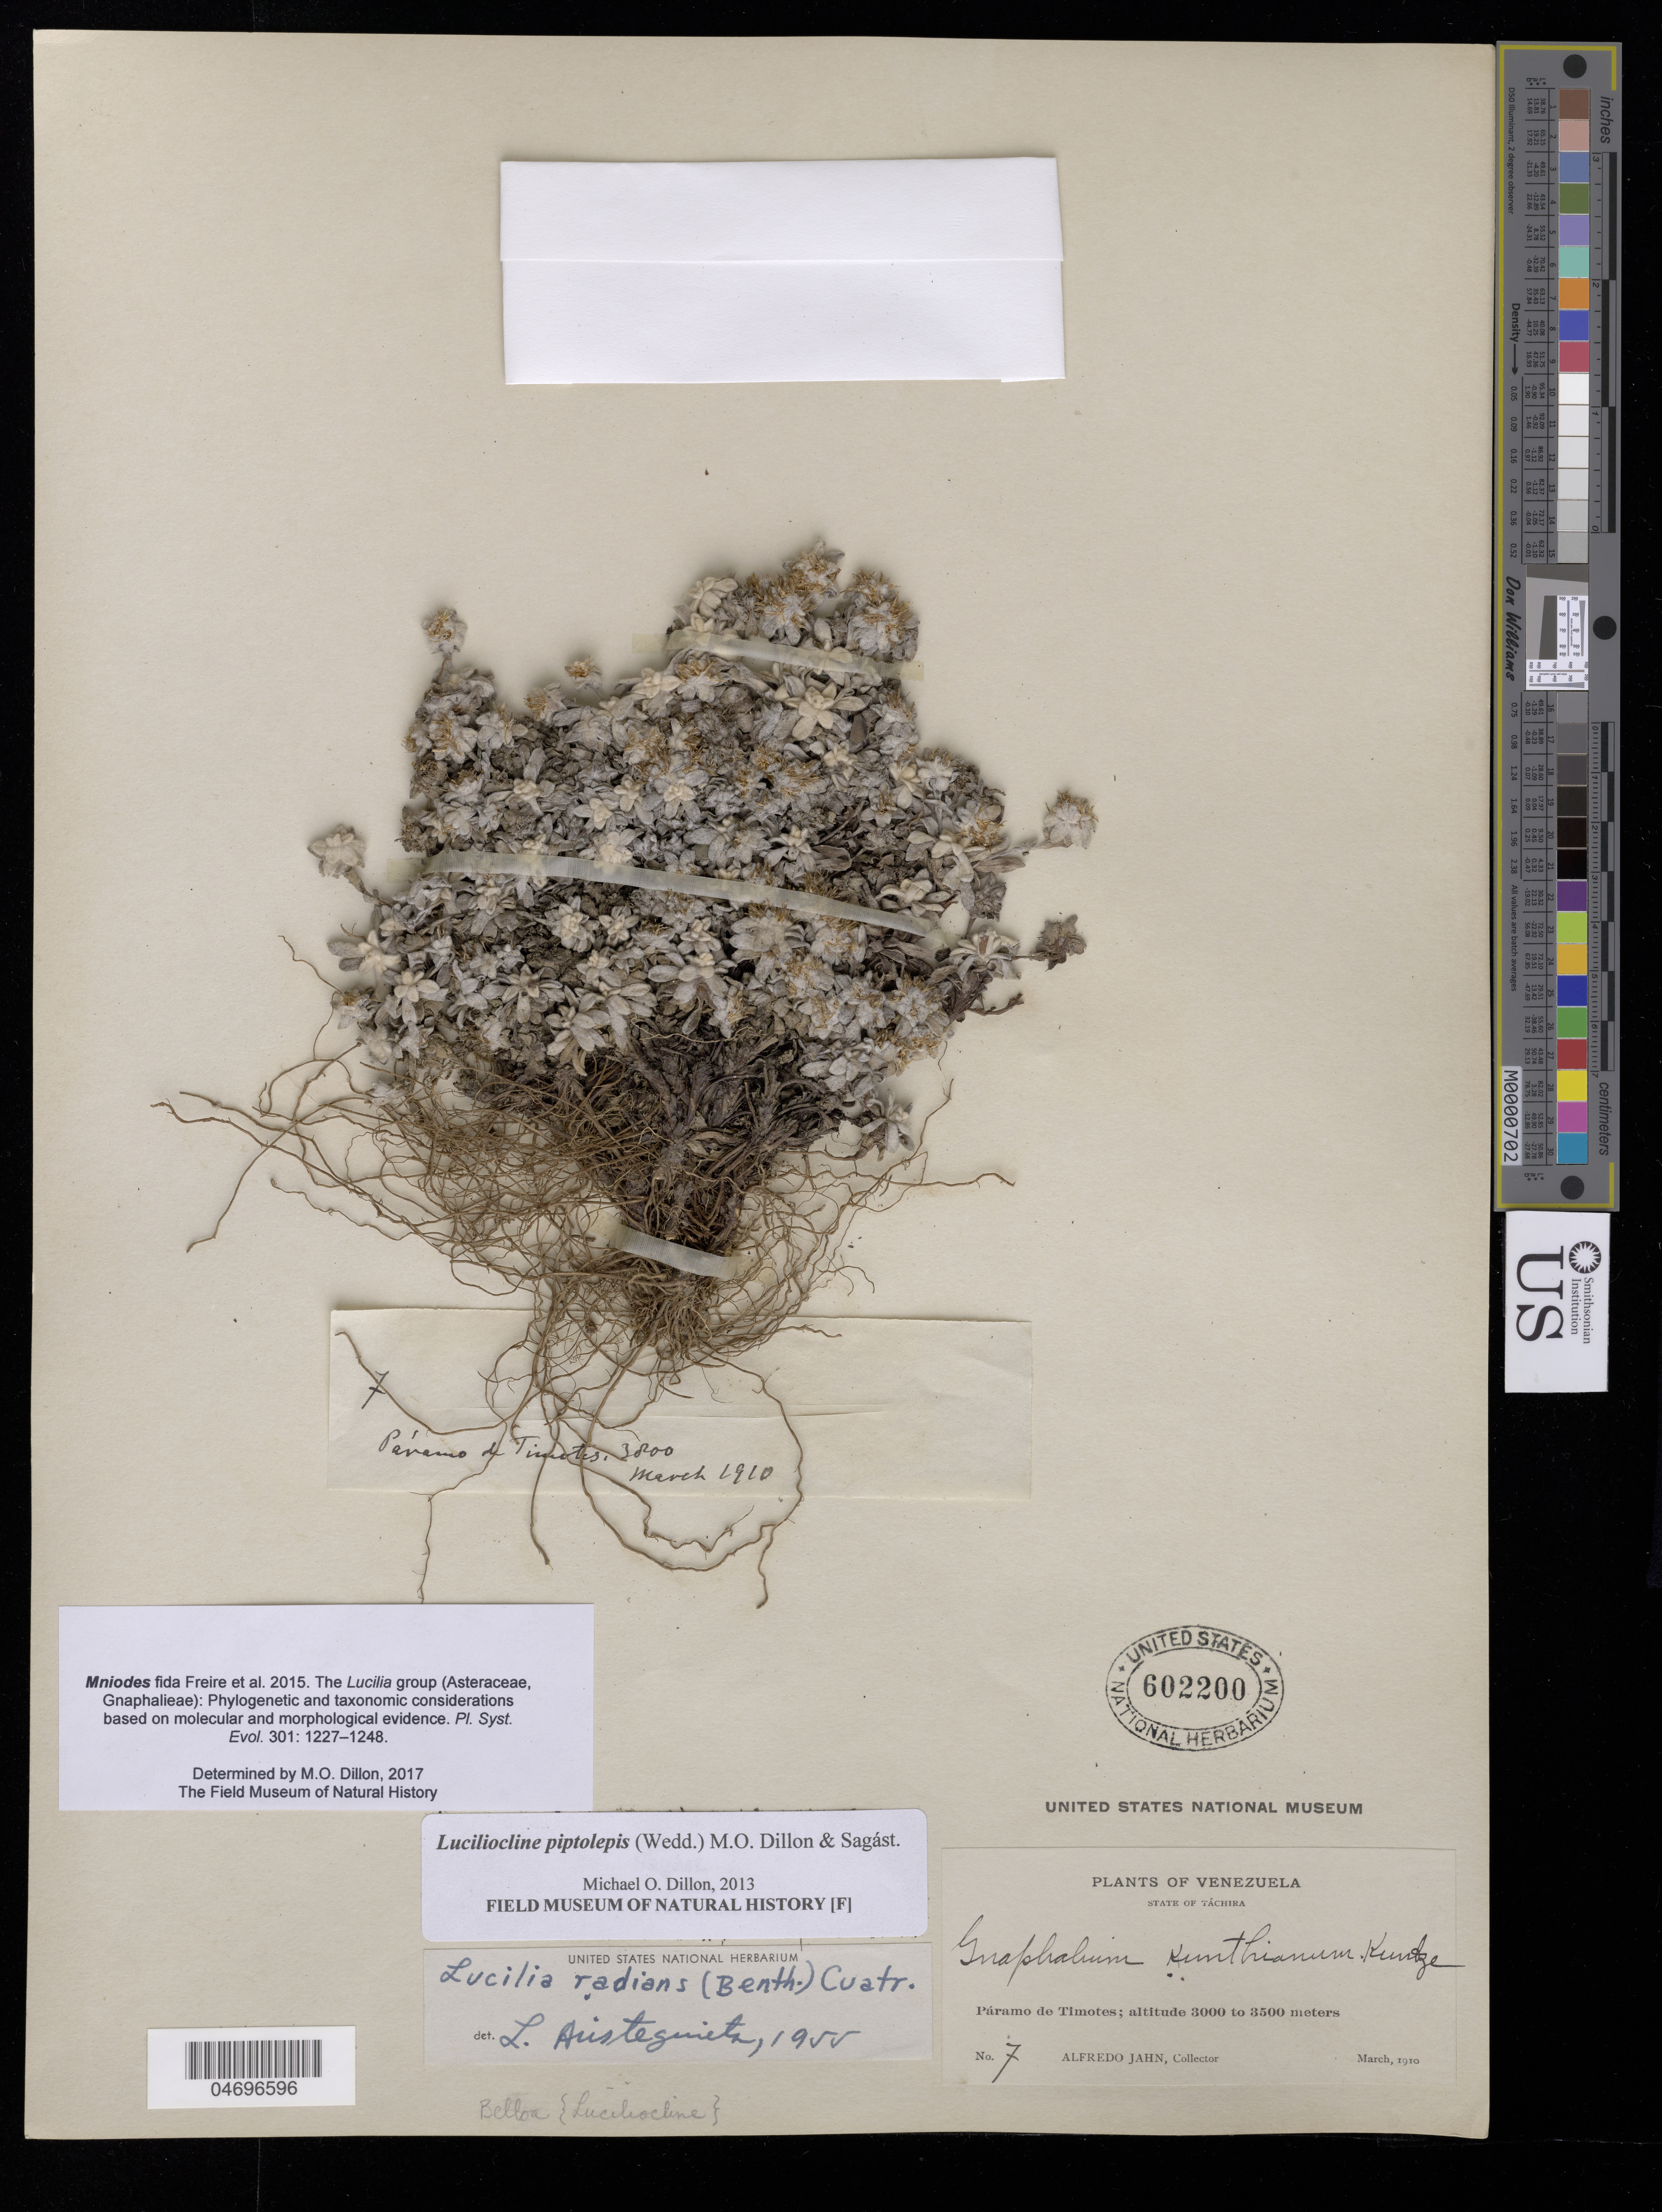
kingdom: Plantae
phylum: Tracheophyta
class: Magnoliopsida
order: Asterales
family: Asteraceae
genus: Mniodes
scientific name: Mniodes piptolepis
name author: (Wedd.) S.E. Freire et al.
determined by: Dillon, M. O.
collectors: A. Jahn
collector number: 7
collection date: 1910-03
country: Venezuela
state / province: Tachira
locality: Páramo de Timotes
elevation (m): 3000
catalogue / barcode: US 602200